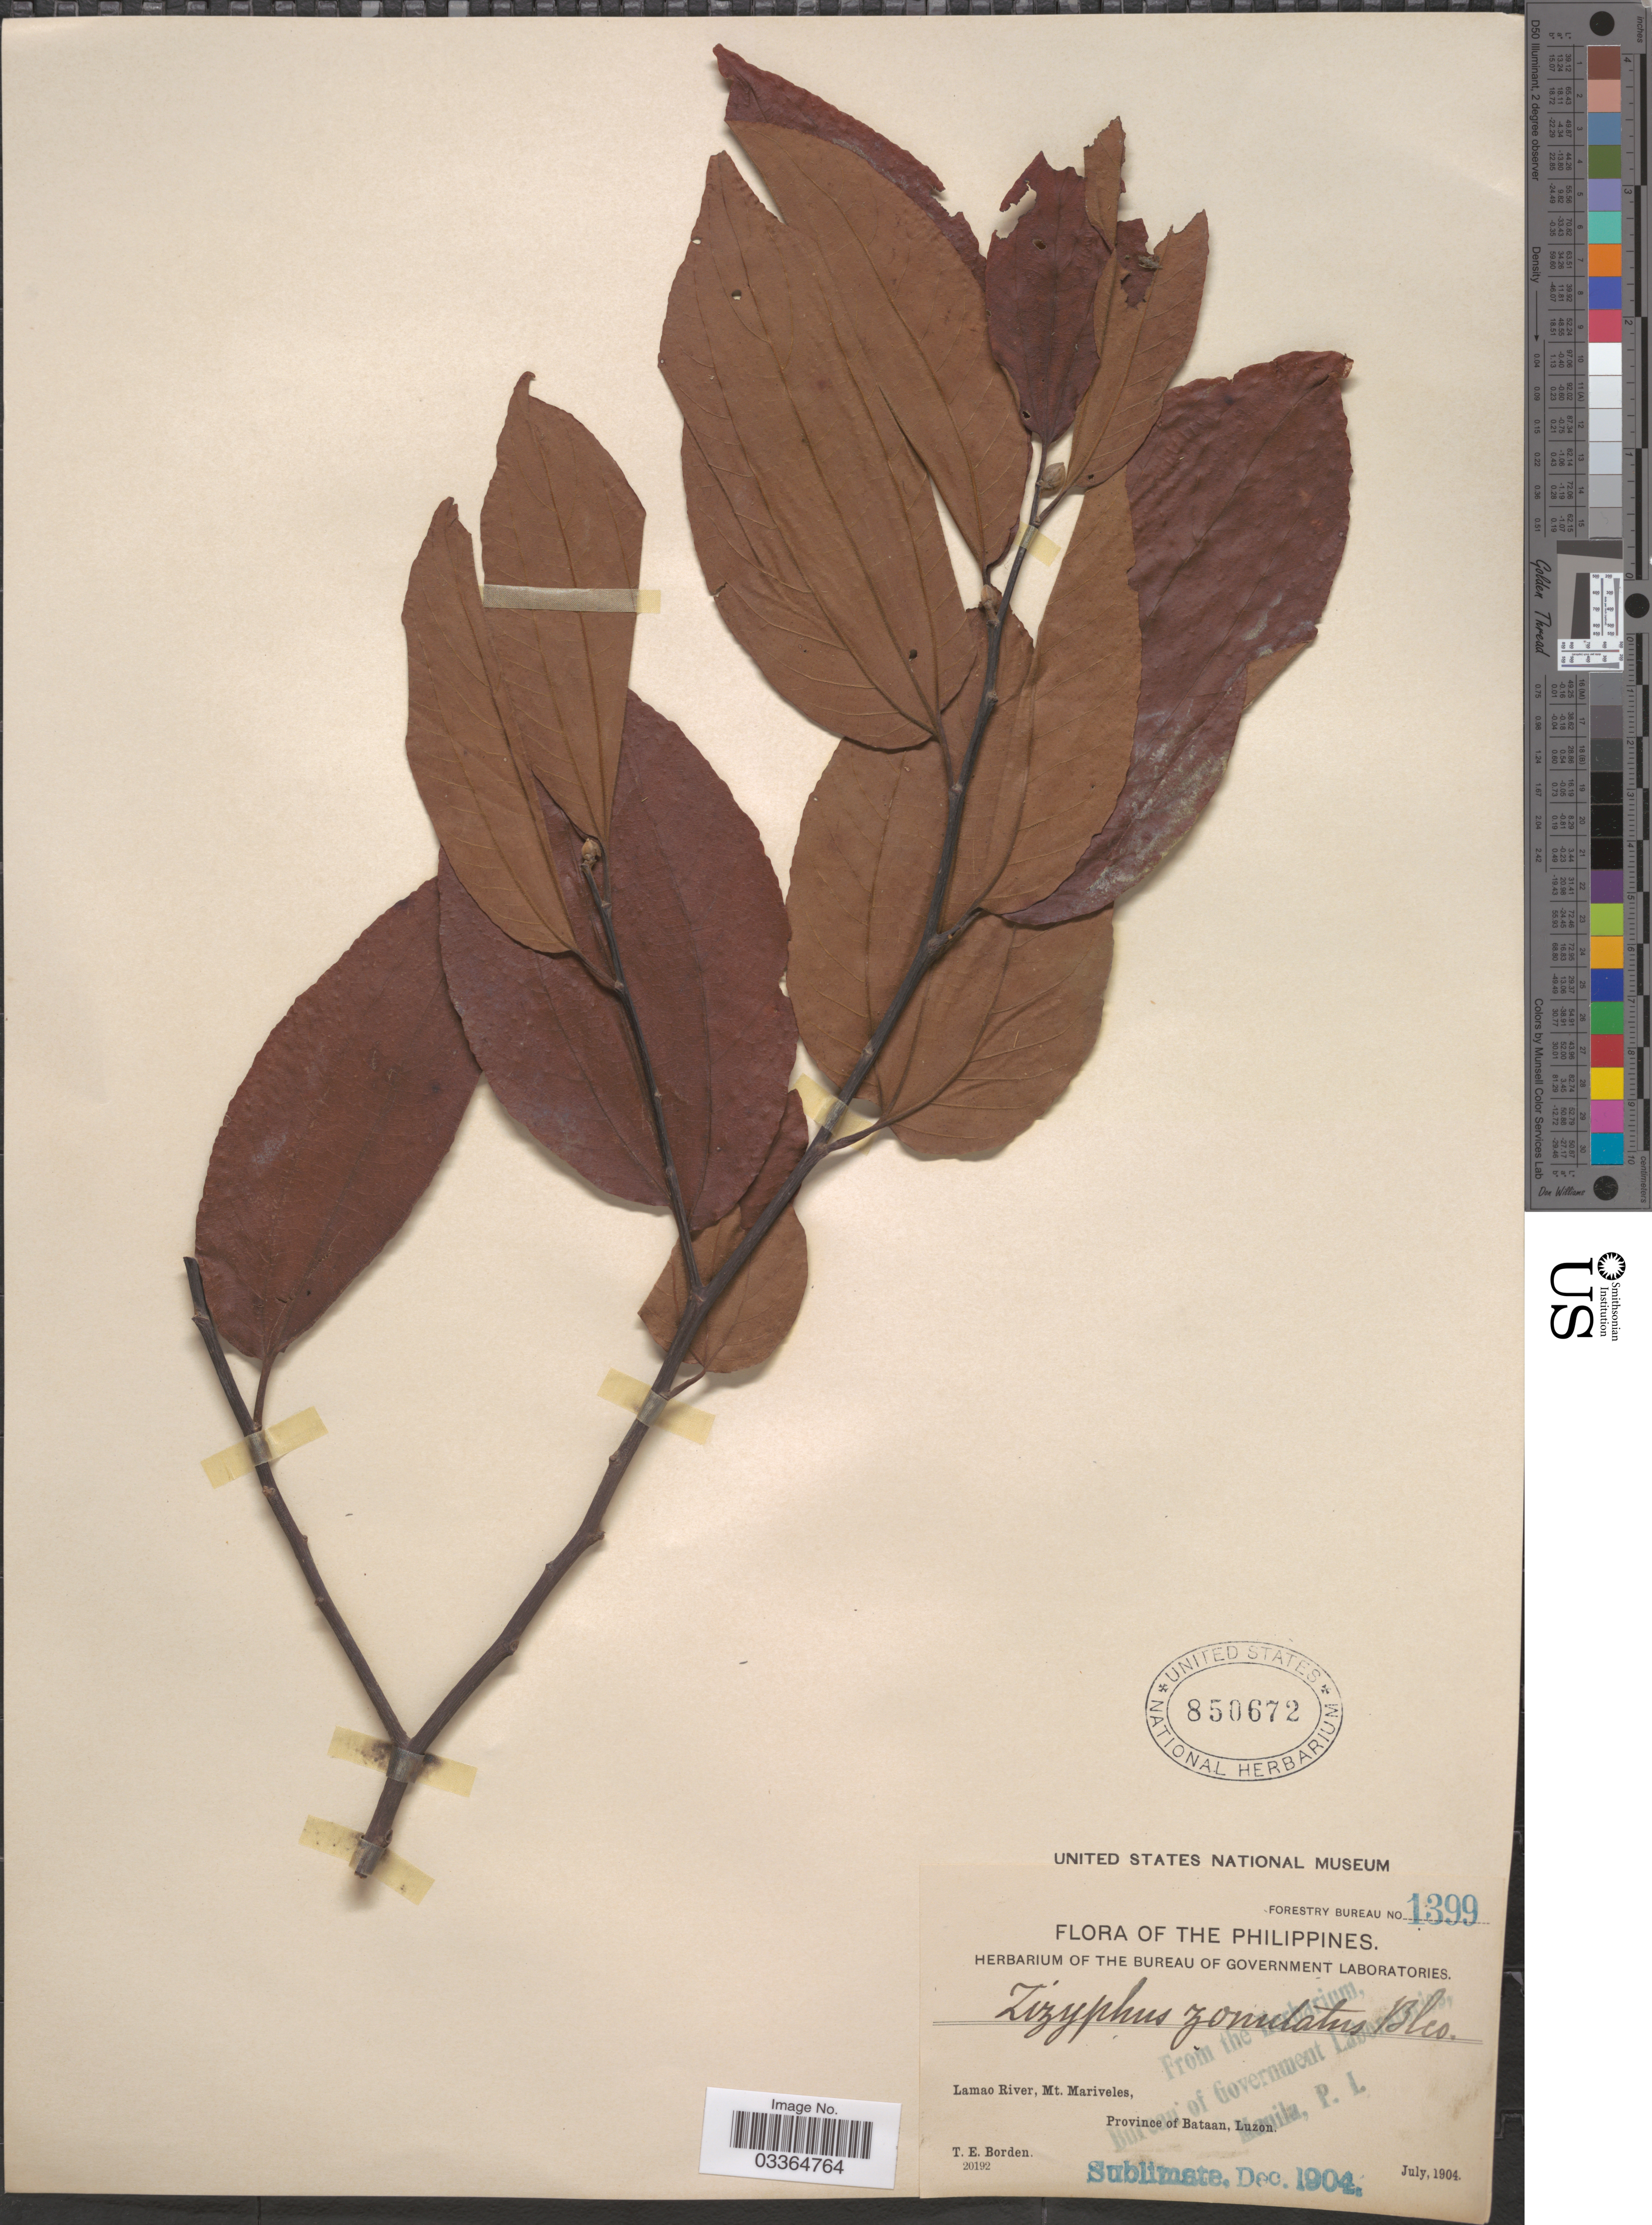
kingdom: Plantae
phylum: Tracheophyta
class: Magnoliopsida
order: Rosales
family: Rhamnaceae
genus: Ziziphus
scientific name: Ziziphus talanai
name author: (Blanco) Merr.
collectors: T. E. Borden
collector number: Forestry Bureau 1399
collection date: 1904-07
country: Philippines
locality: Lamao River, Mt. Mariveles, Province of Bataan, Luzon.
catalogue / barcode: US 850672